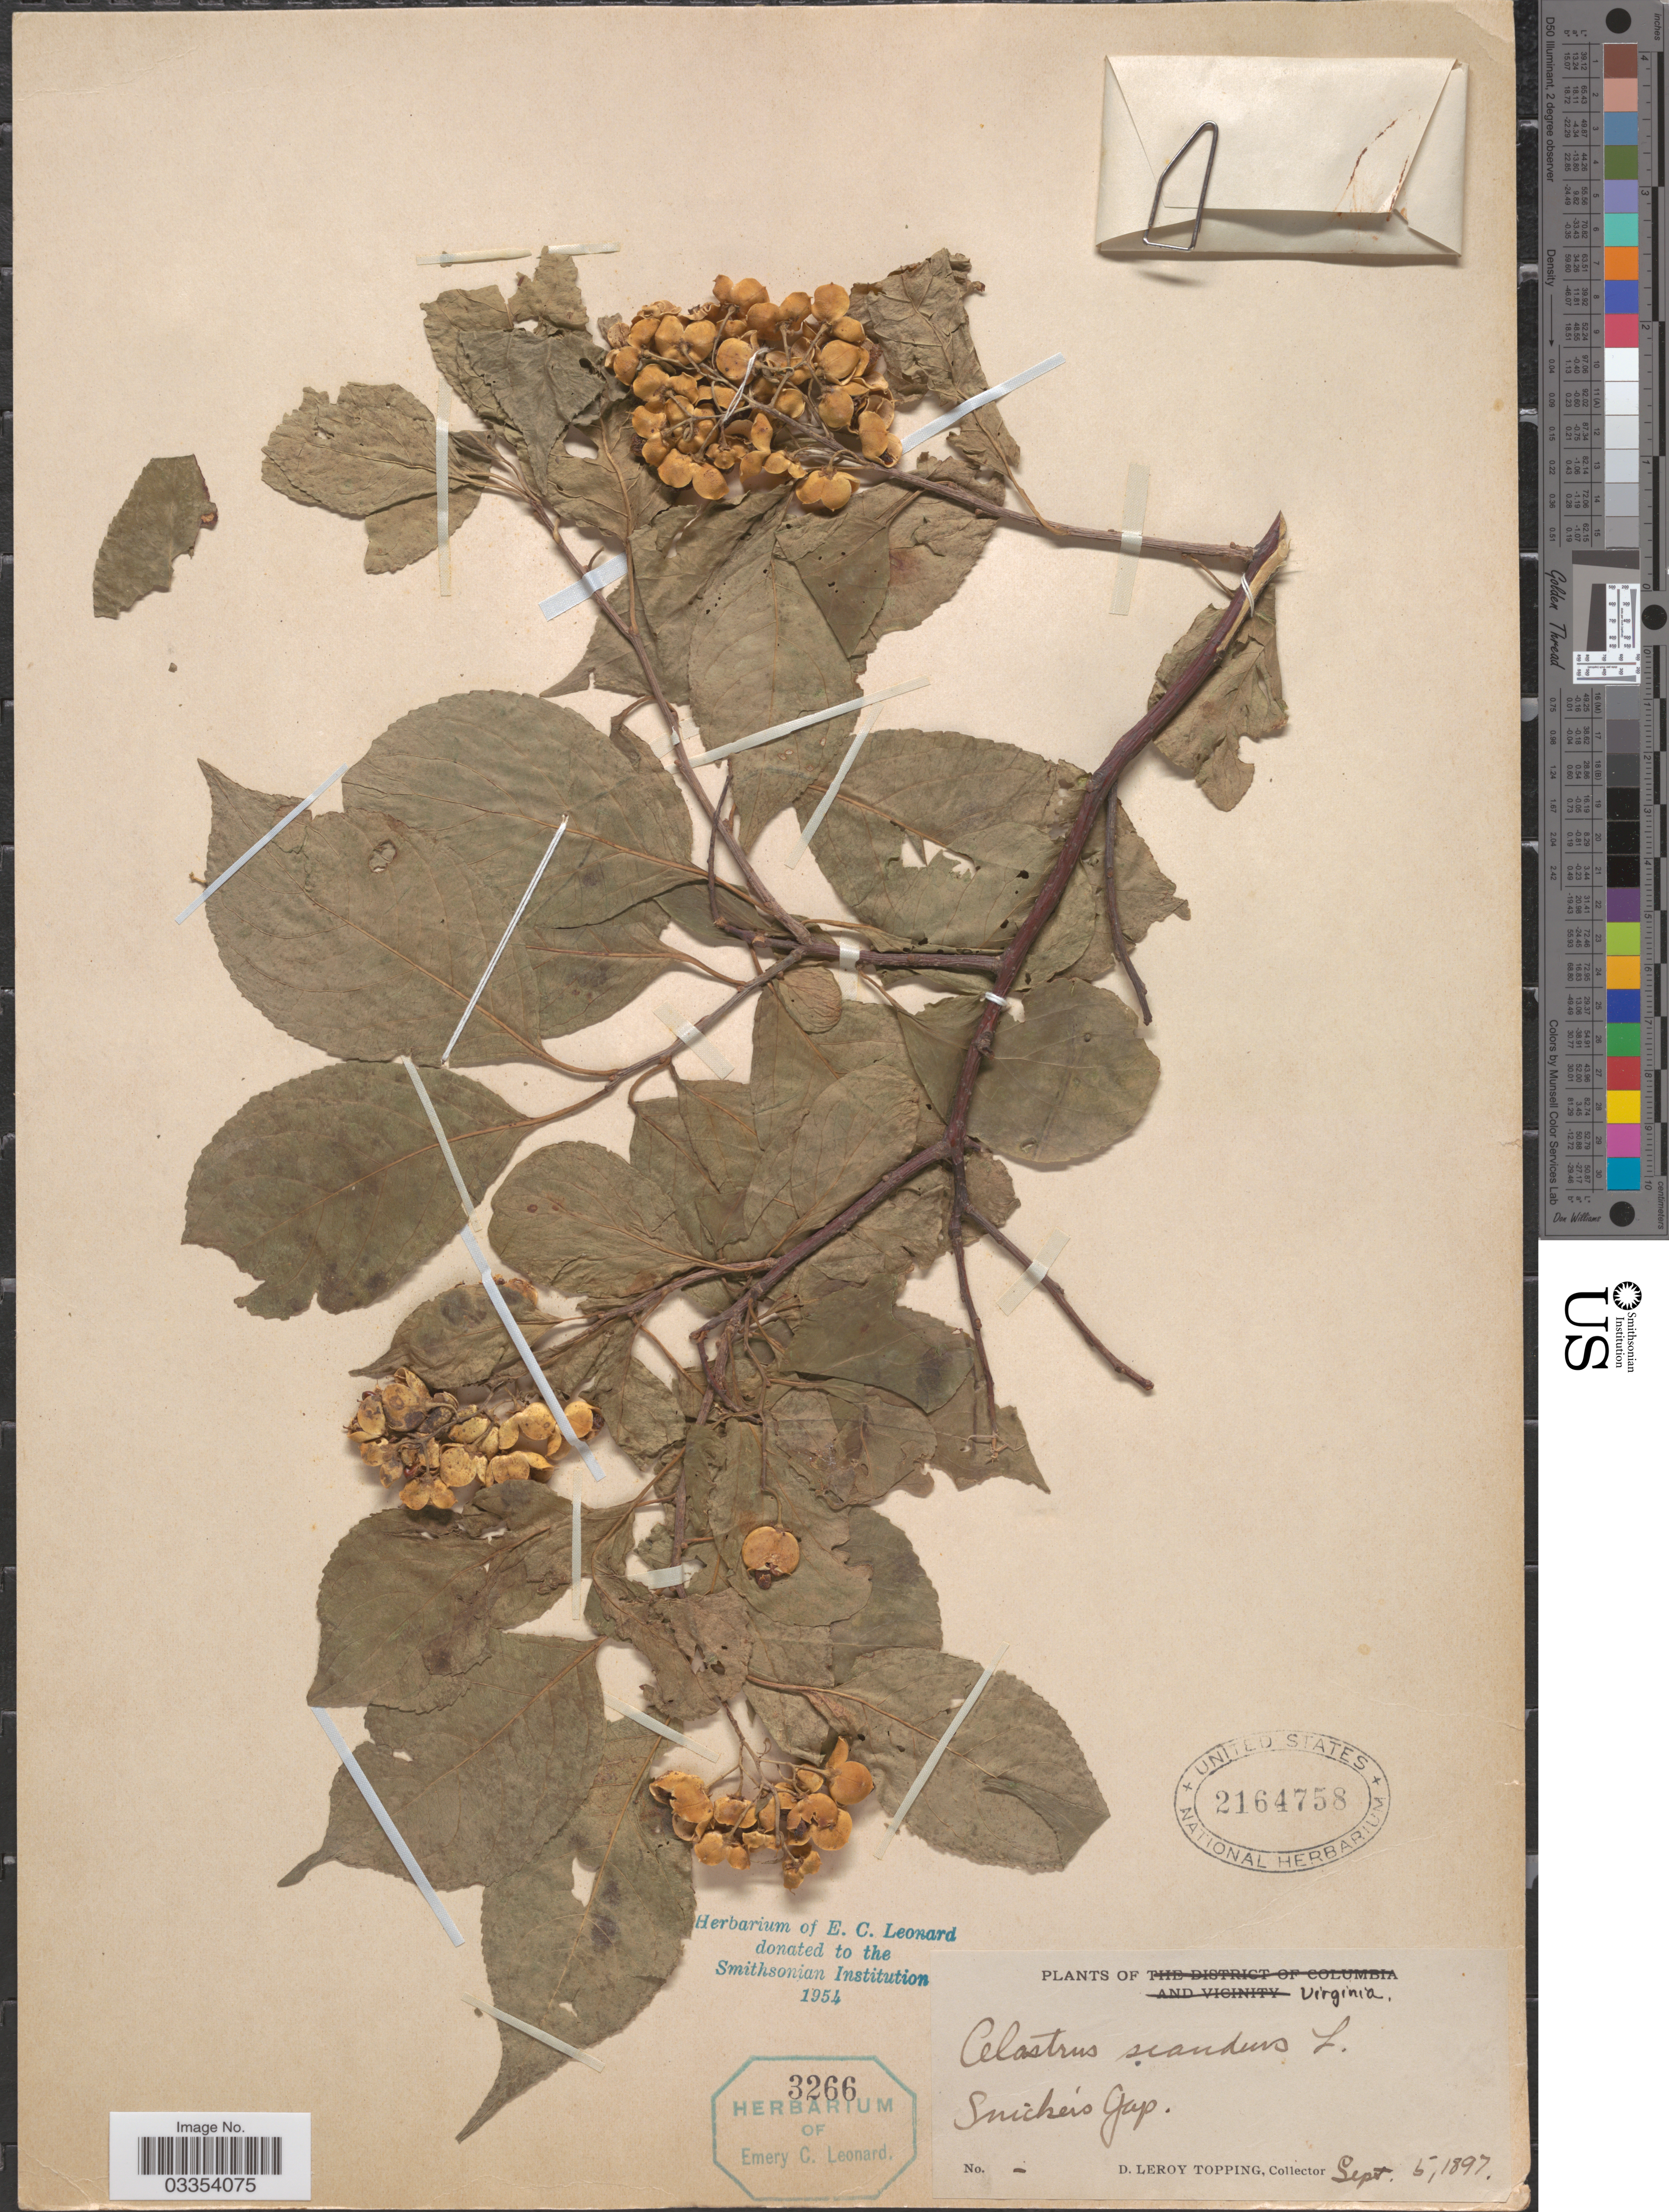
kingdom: Plantae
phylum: Tracheophyta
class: Magnoliopsida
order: Celastrales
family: Celastraceae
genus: Celastrus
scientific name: Celastrus scandens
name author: L.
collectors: D. L. Topping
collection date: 1897-09-05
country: United States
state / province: Virginia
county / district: Clarke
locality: Snicker's Gap.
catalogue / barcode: US 2164758